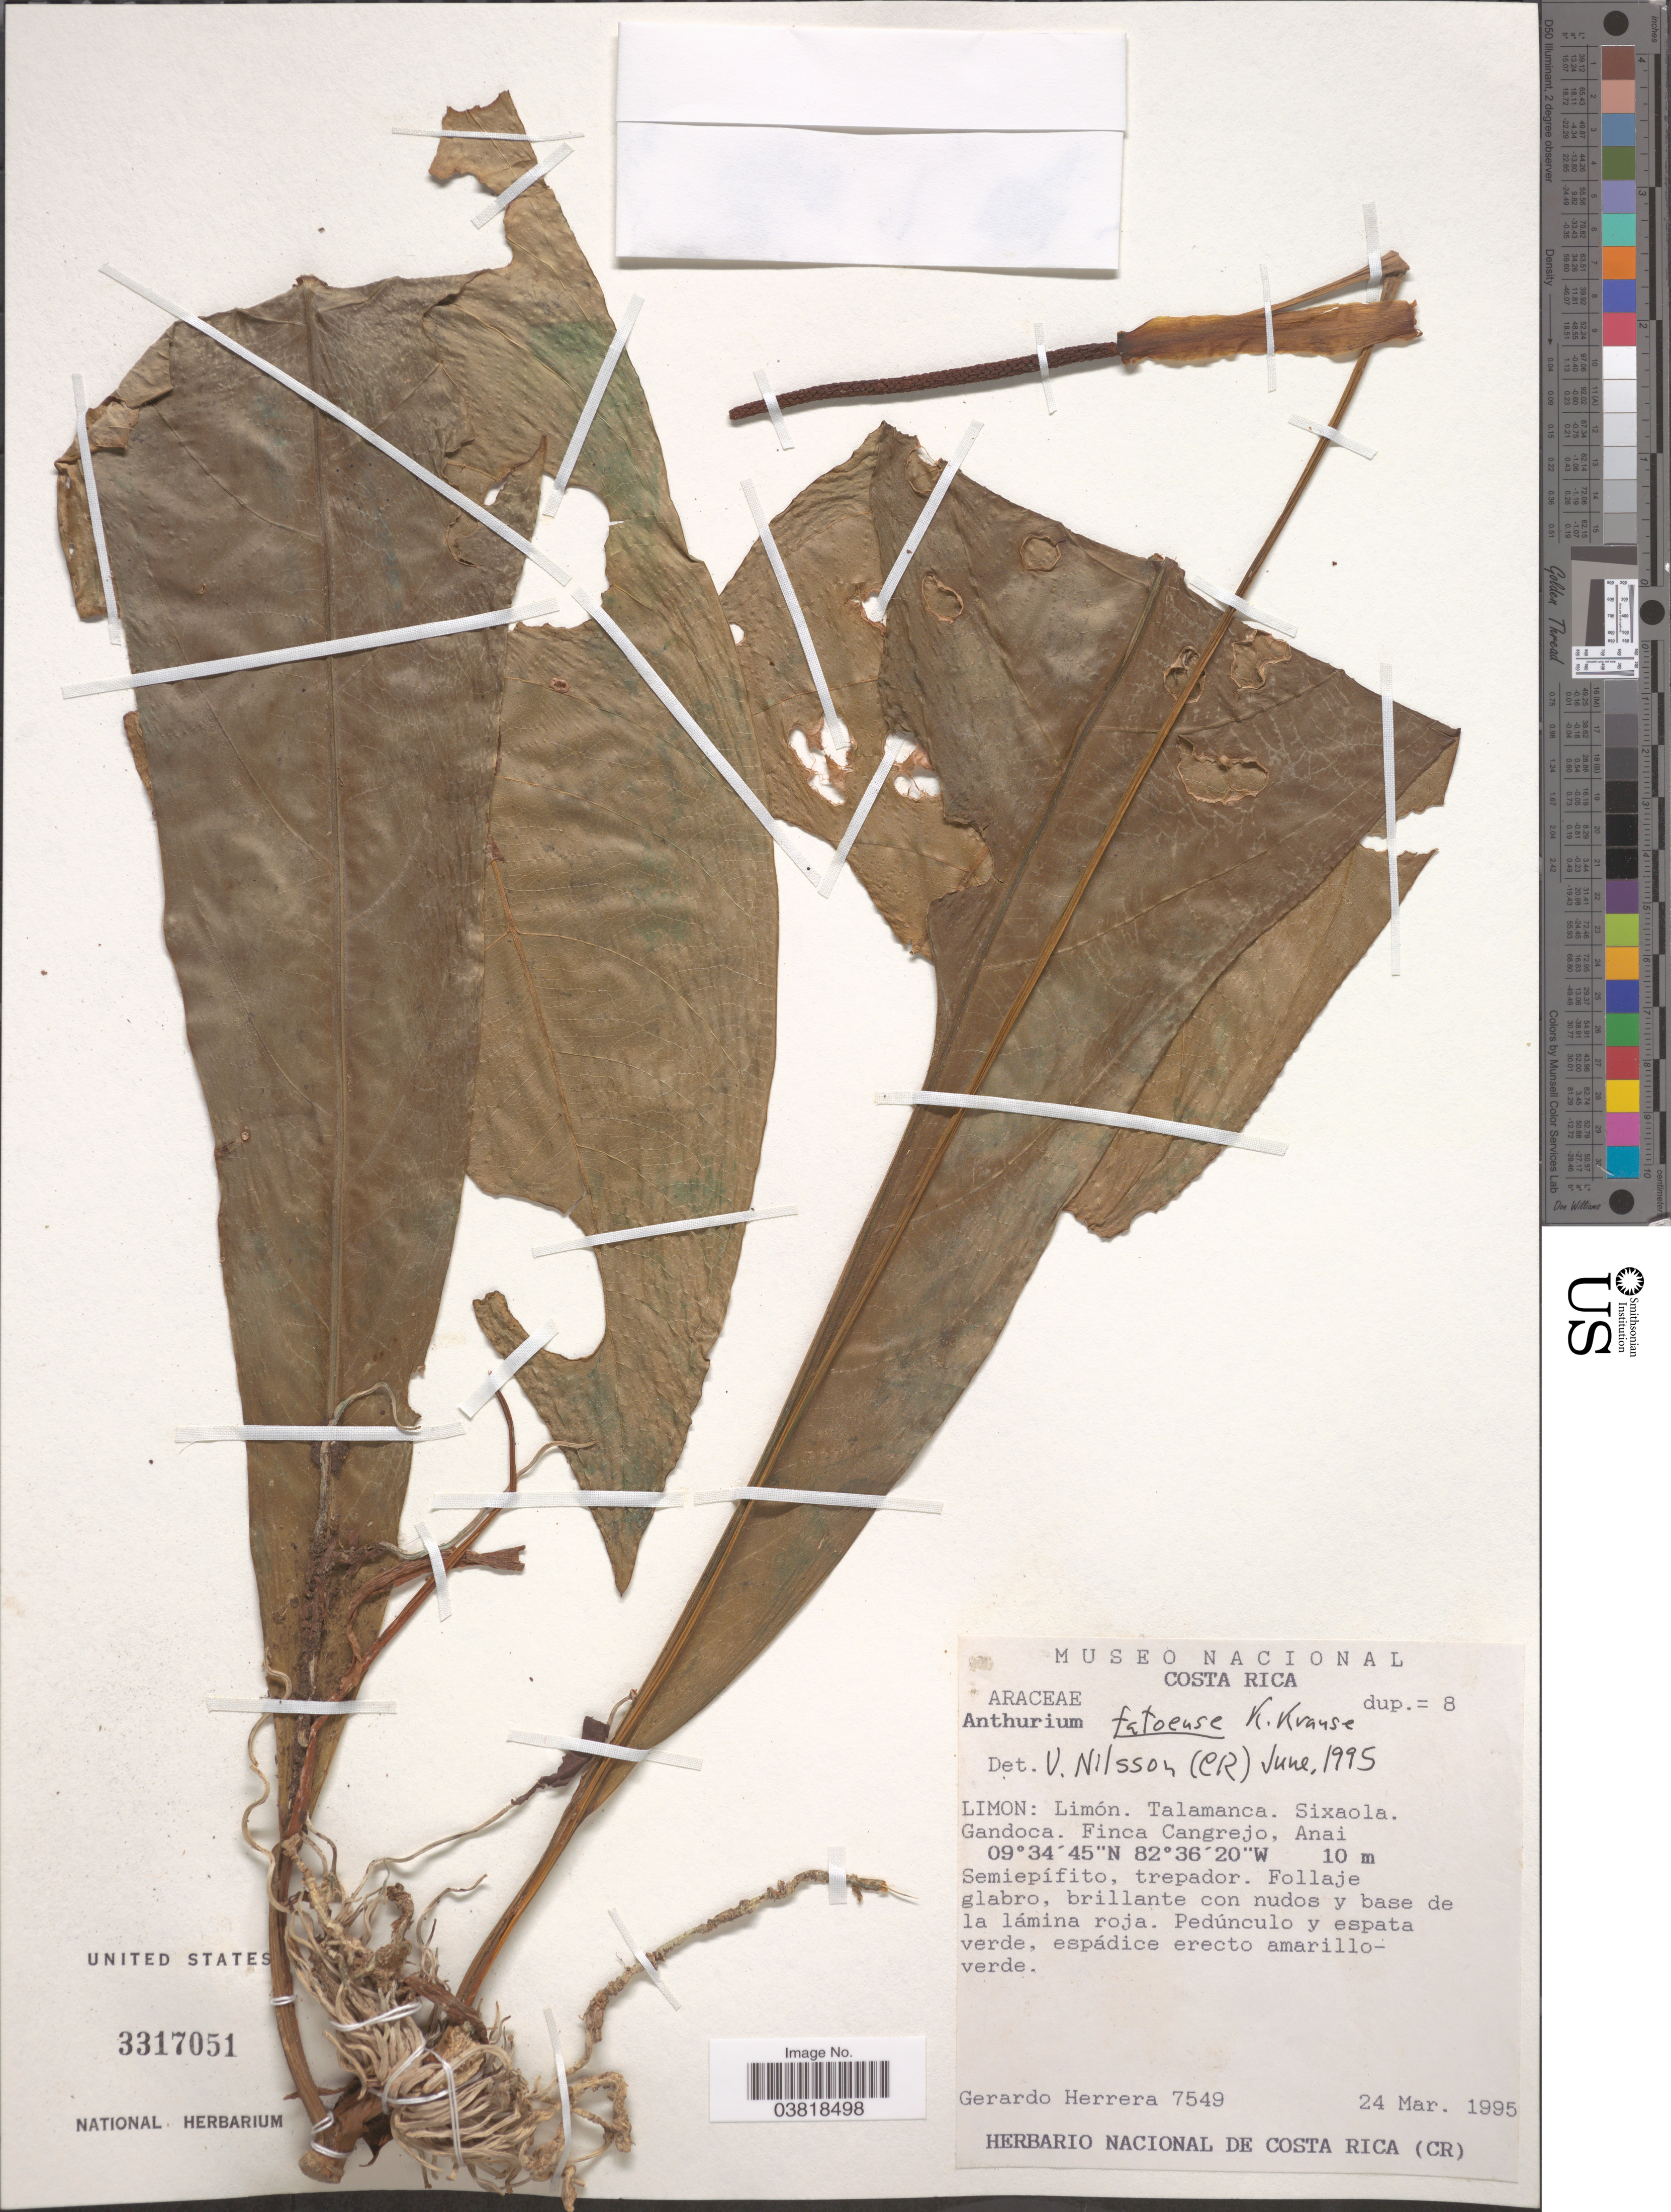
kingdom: Plantae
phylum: Tracheophyta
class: Liliopsida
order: Alismatales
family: Araceae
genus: Anthurium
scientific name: Anthurium fatoense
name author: K. Krause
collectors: G. Herrera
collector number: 7549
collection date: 1995-03-24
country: Costa Rica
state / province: Limón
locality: Talamanca. Sixaola. Gandoca. Finca Cangrejo, Anai.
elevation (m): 10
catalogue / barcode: US 3317051